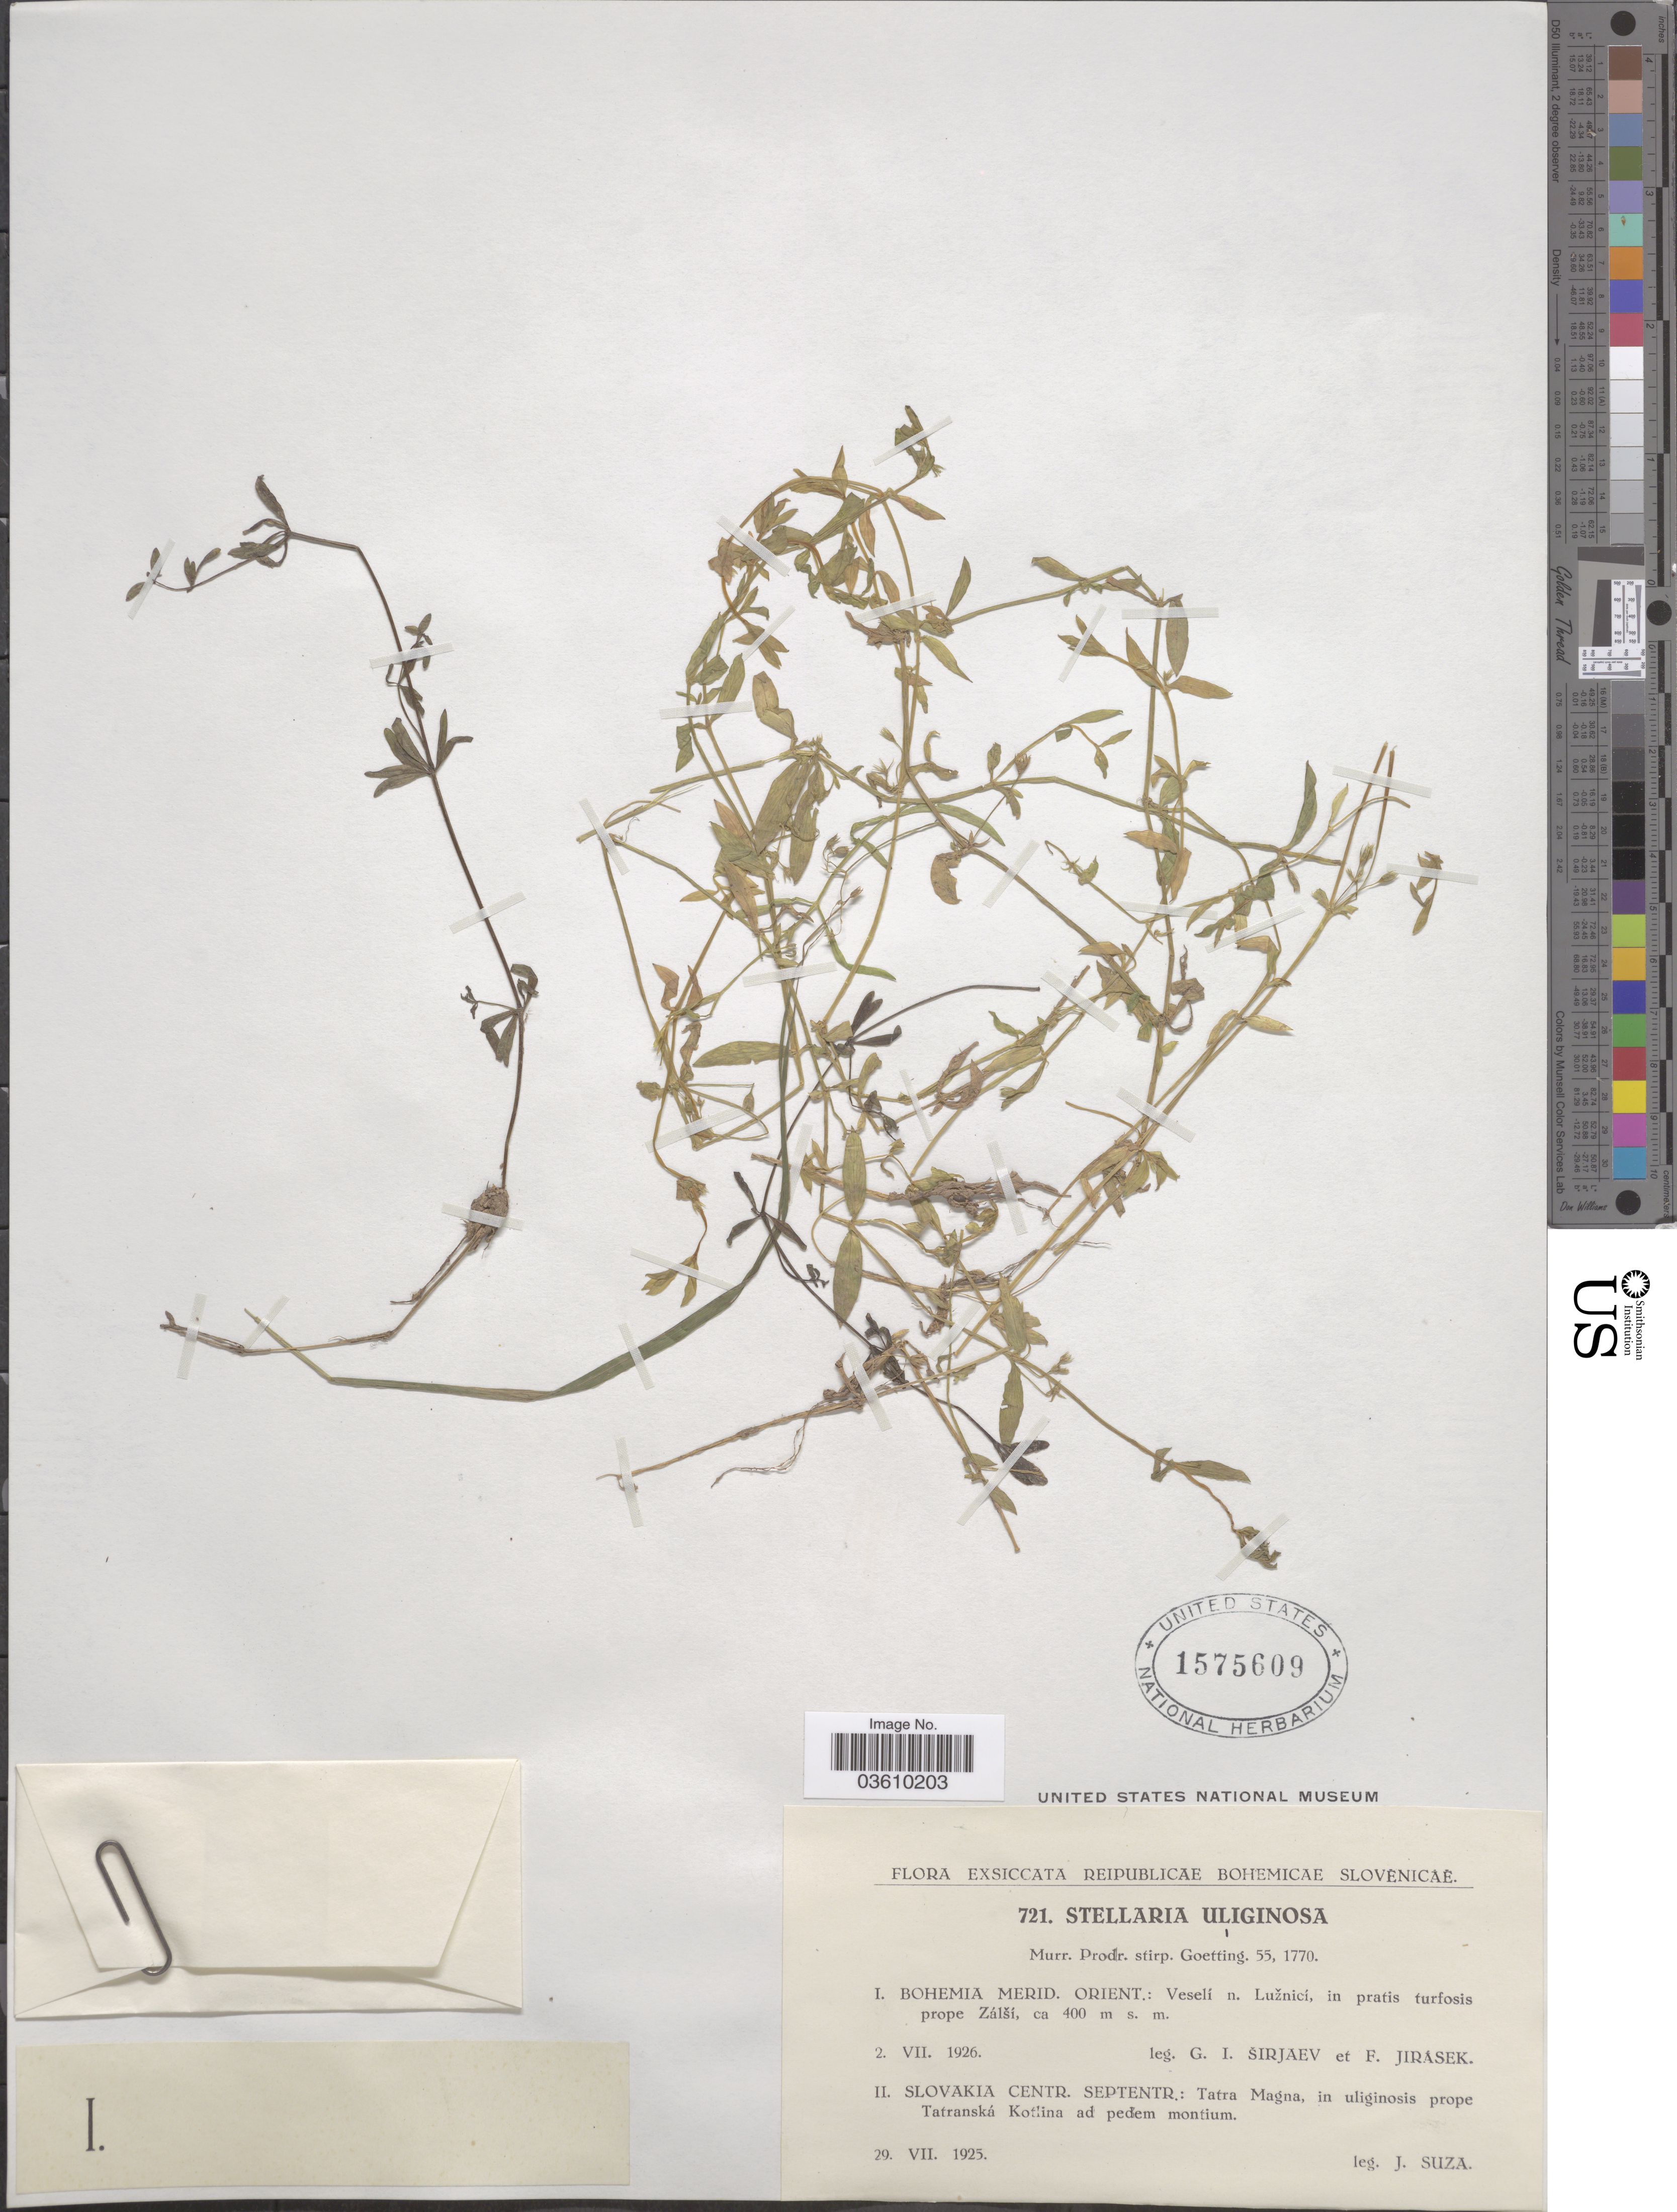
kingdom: Plantae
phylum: Tracheophyta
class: Magnoliopsida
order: Caryophyllales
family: Caryophyllaceae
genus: Stellaria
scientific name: Stellaria stricta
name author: Richardson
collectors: G. Širjaev & F. Jirasek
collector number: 721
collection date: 1926-07-02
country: Czechia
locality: Bohemia Merid. Orient.: Veselí n. Lužnicí, in pratis turfosis prope Zálši.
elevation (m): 400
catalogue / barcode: US 1575609